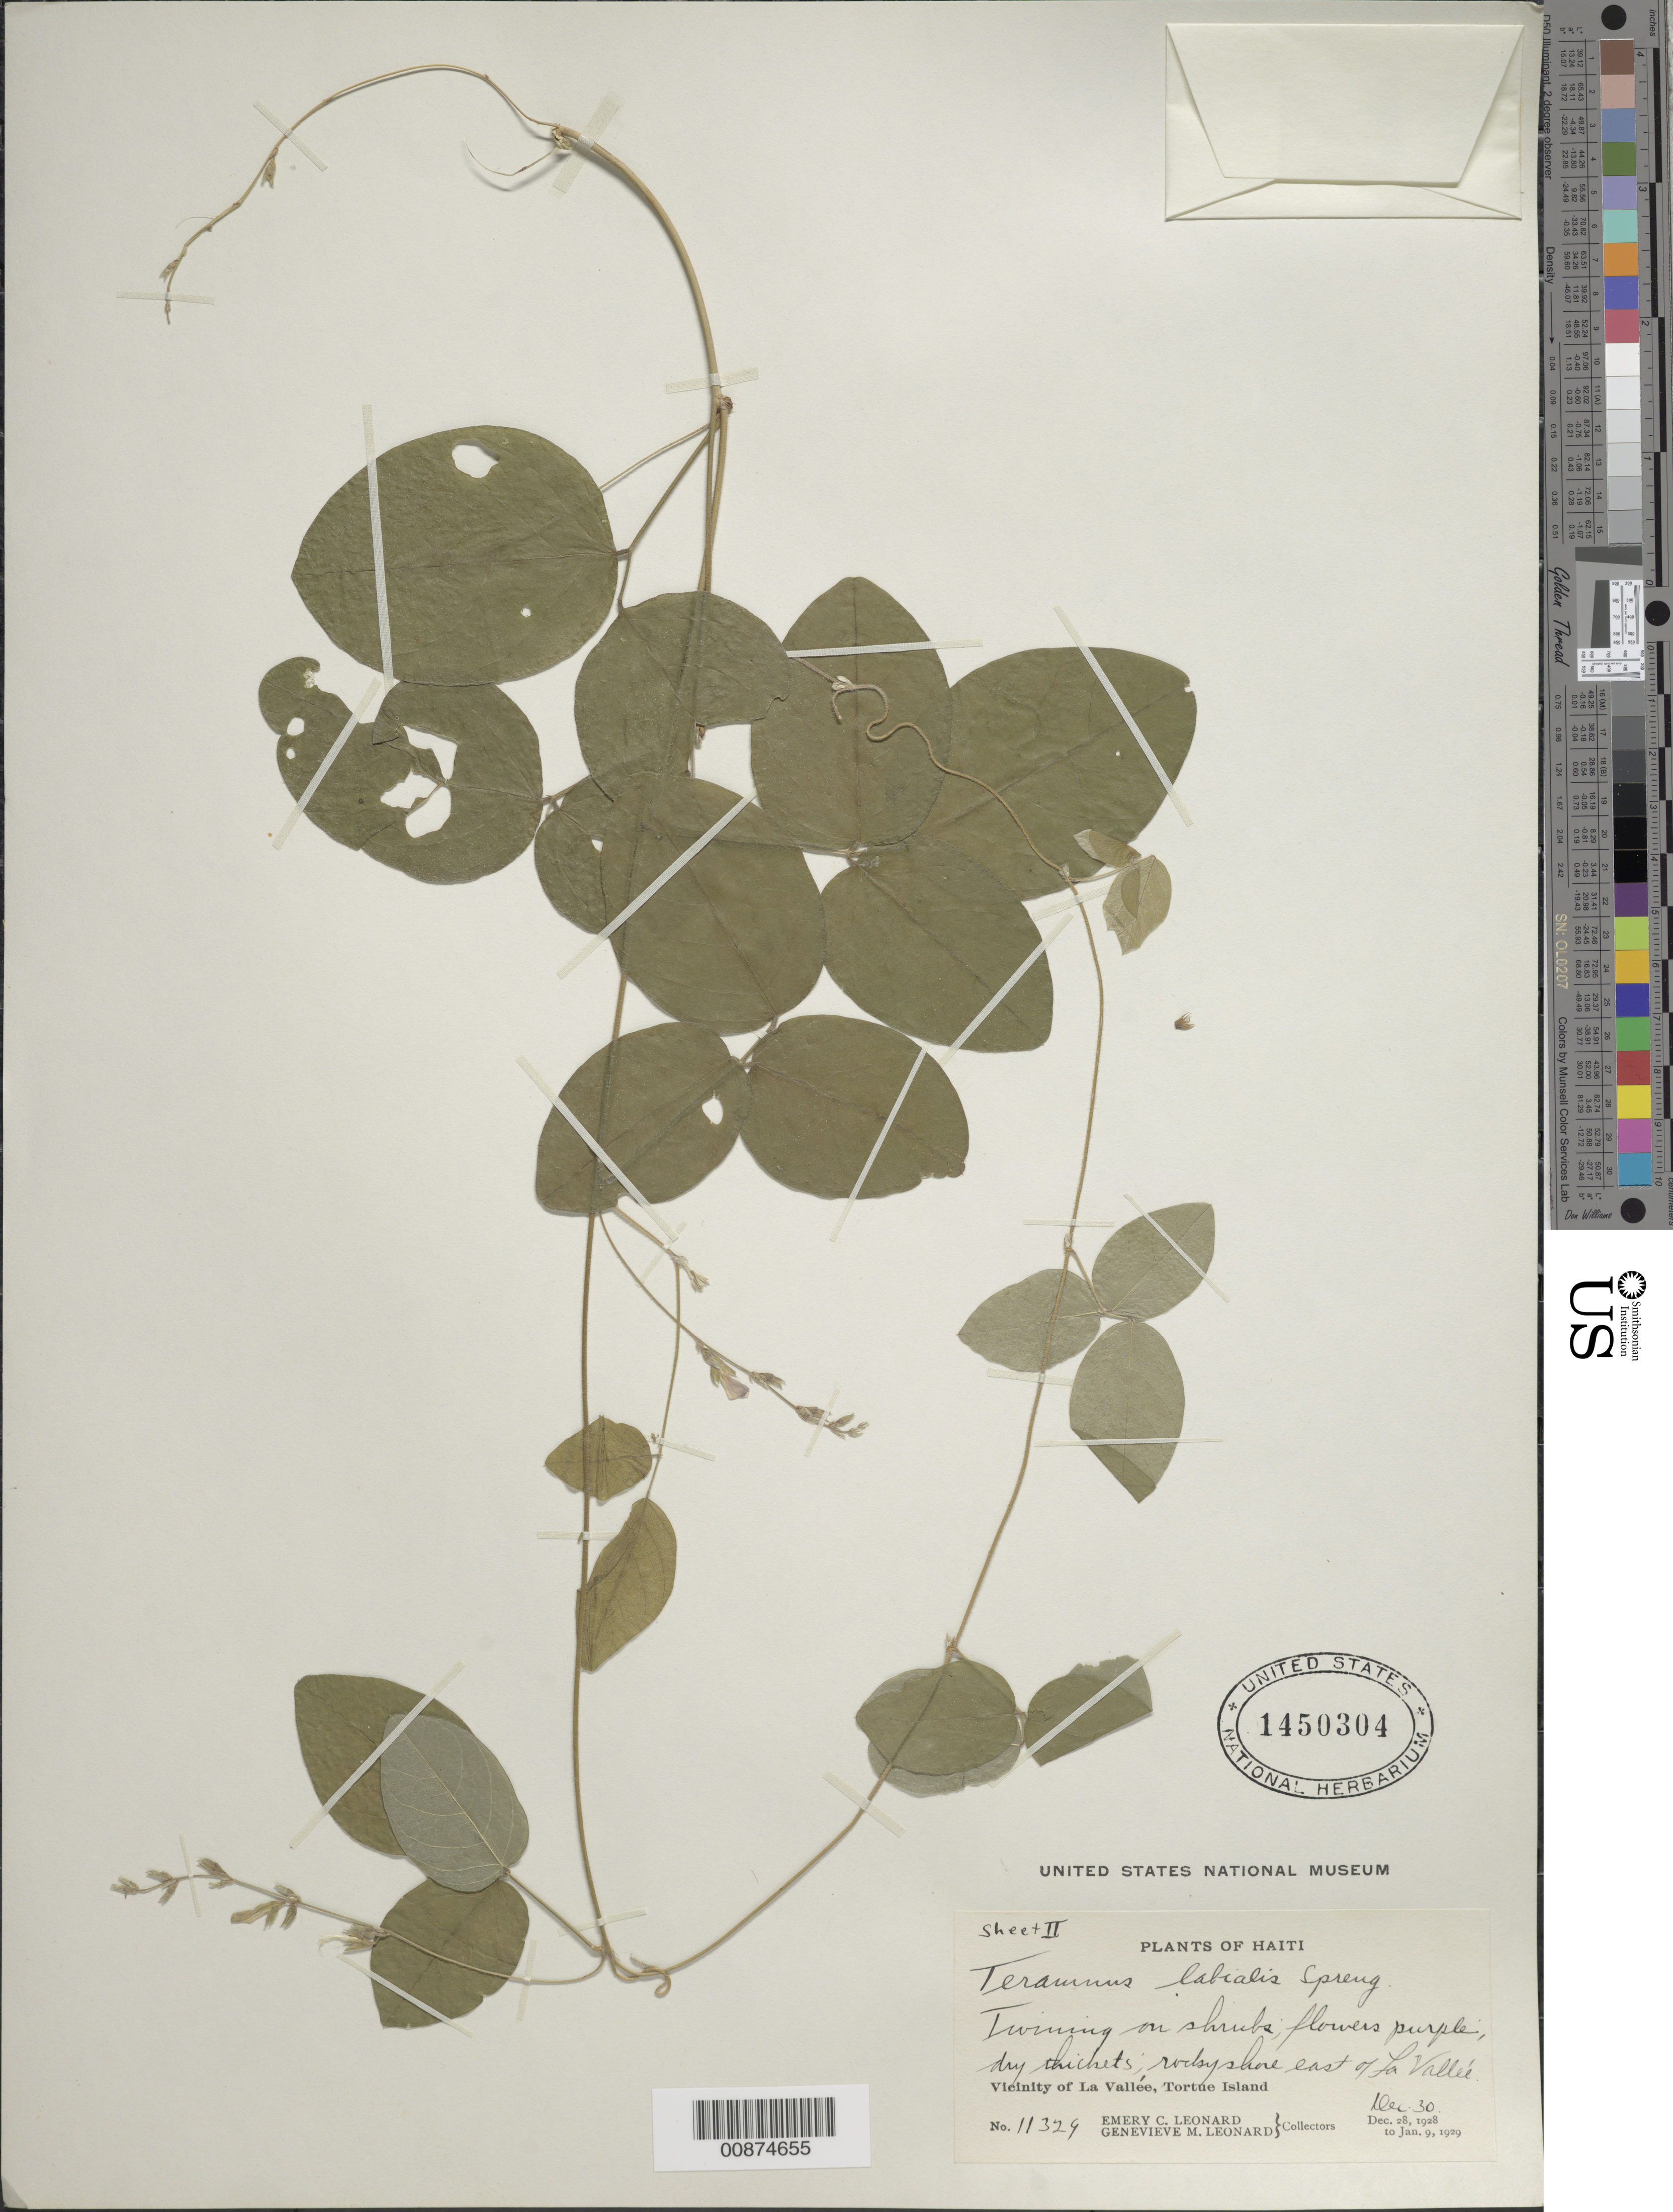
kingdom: Plantae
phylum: Tracheophyta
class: Magnoliopsida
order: Fabales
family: Fabaceae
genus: Teramnus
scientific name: Teramnus labialis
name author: (L. f.) Spreng.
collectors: E. C. Leonard & G. M. Leonard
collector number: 11329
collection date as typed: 30 Dec 1928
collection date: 1928-12-30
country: Haiti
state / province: Nord-Óuest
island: Île de la Tortue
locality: Vicinity of La Vallée, Tortue Island. East of La Vallée.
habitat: Twining on shrubs. Dry thickets; rocky shore.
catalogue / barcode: US 1450304